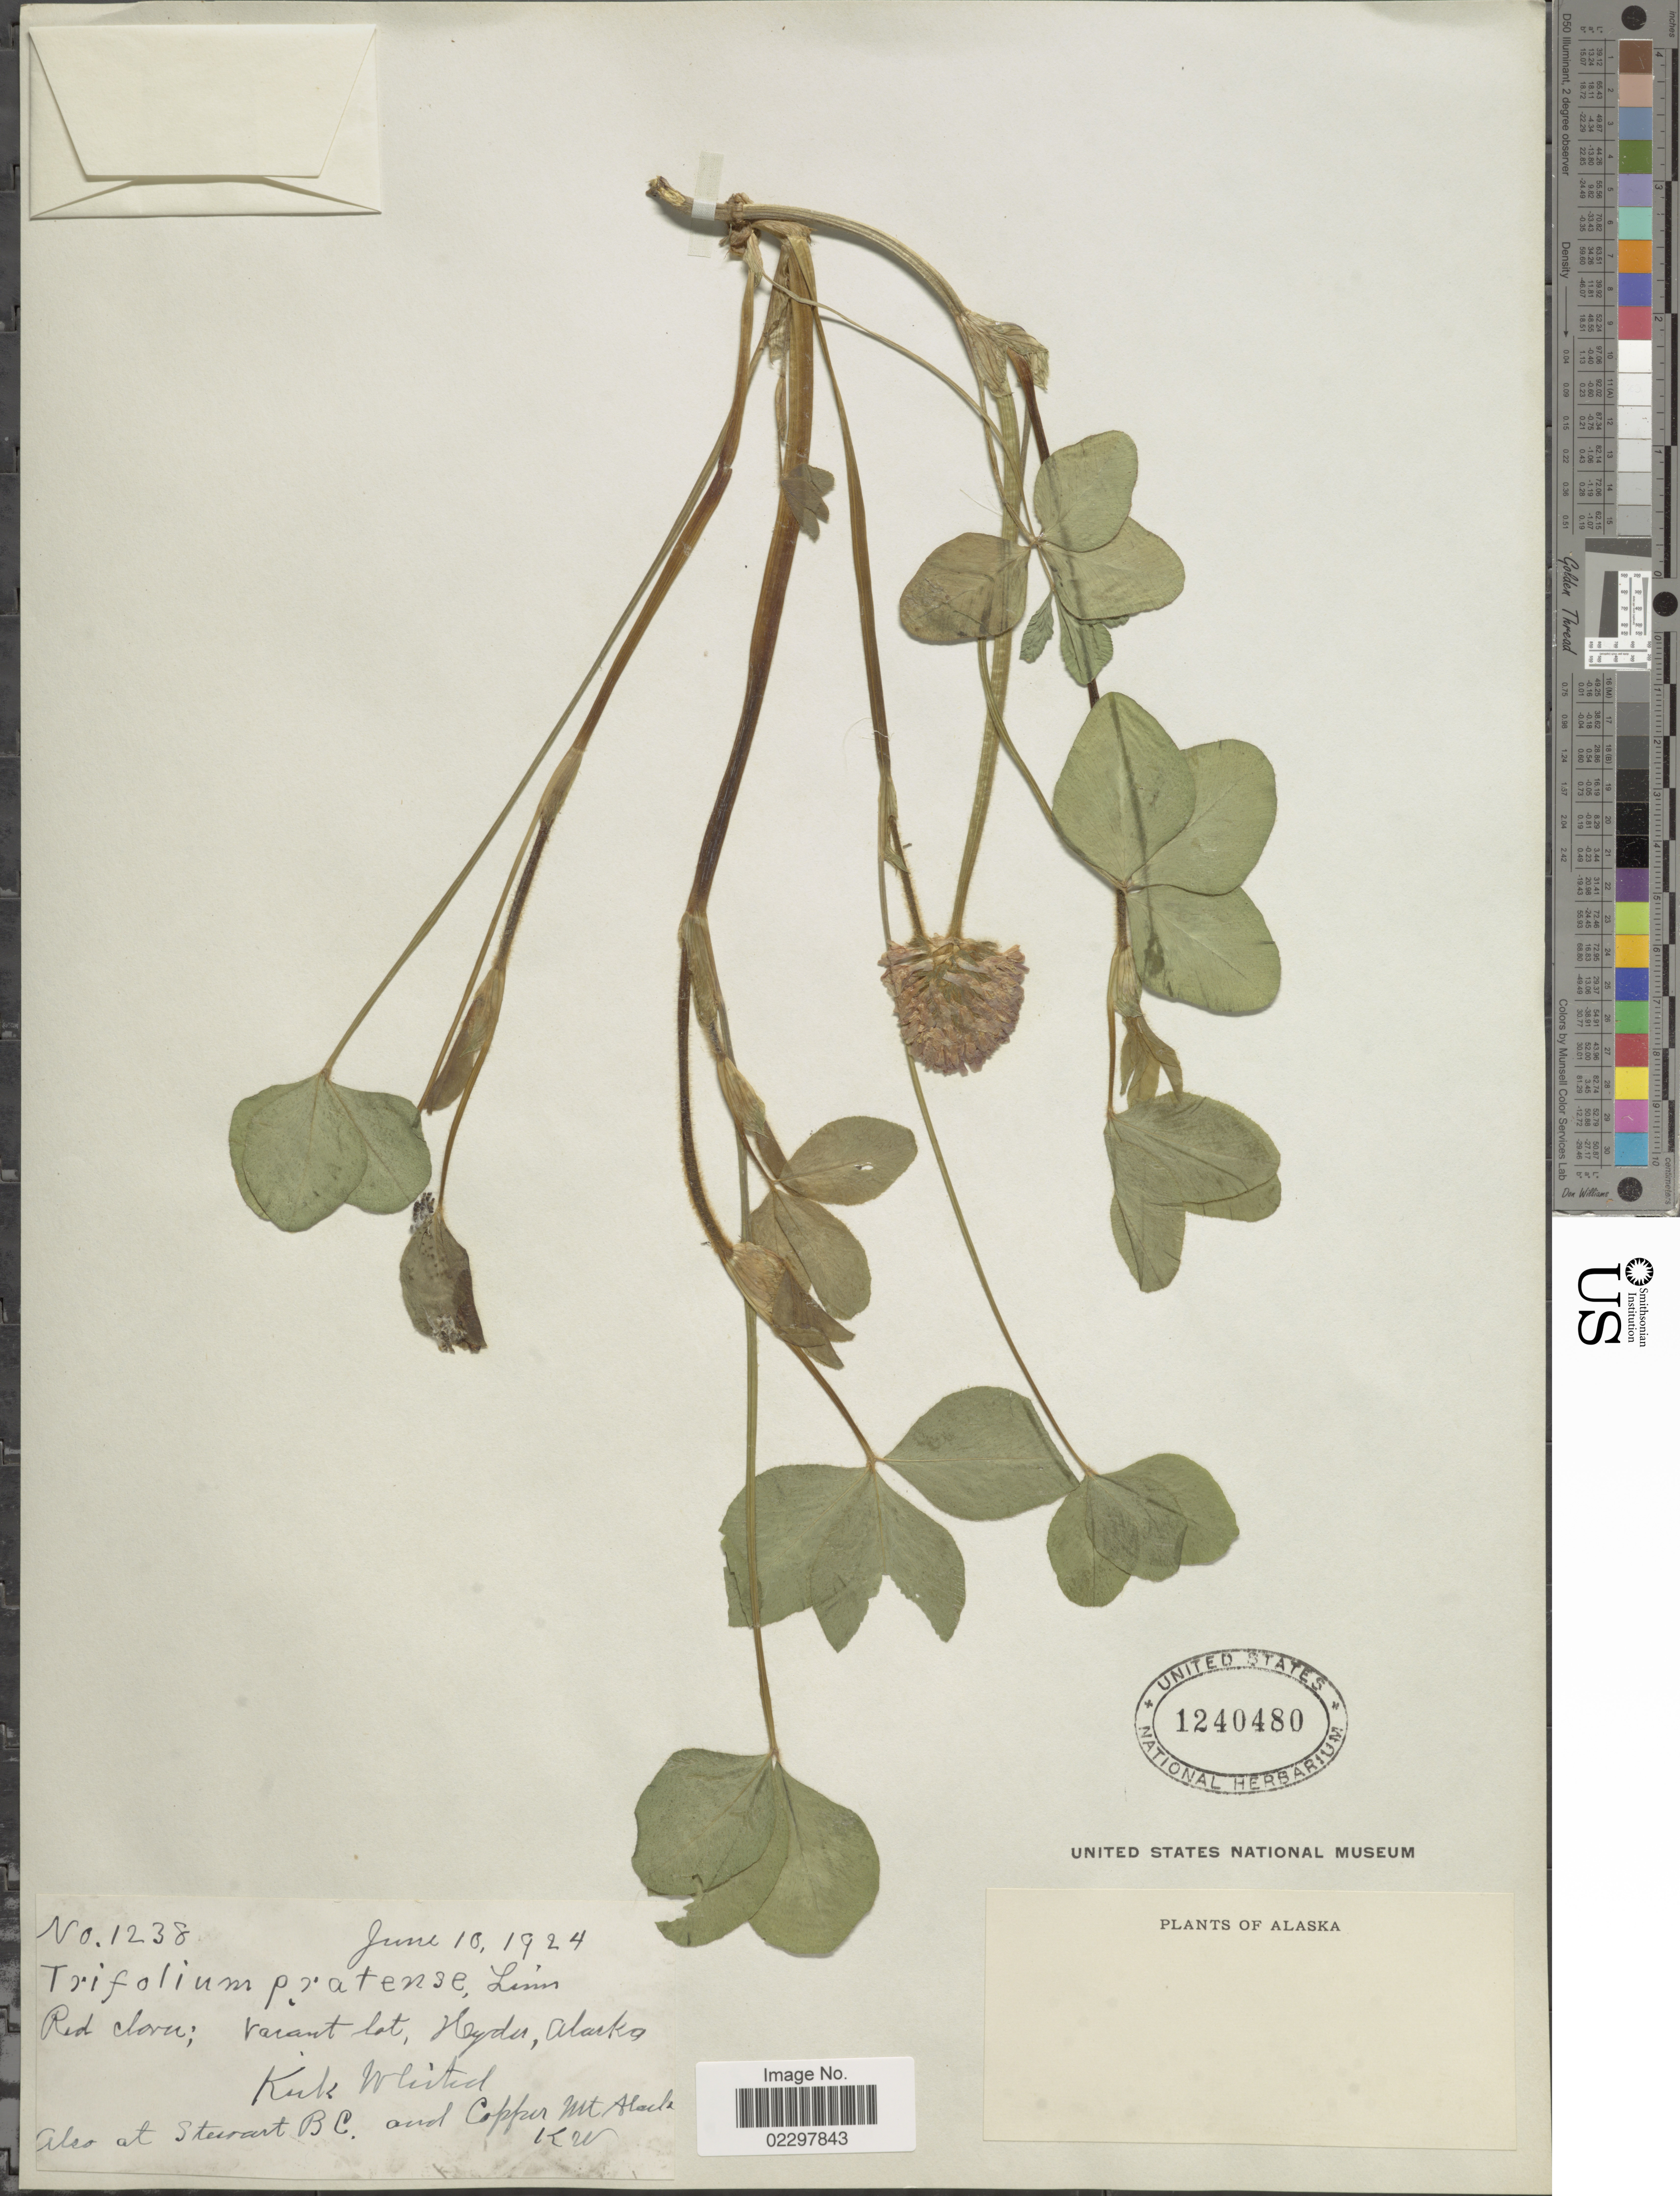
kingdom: Plantae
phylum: Tracheophyta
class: Magnoliopsida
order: Fabales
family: Fabaceae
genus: Trifolium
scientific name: Trifolium pratense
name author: L.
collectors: K. Whited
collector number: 1238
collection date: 1924-06-10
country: United States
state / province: Alaska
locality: Vacant lot, Hyder.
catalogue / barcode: US 1240480